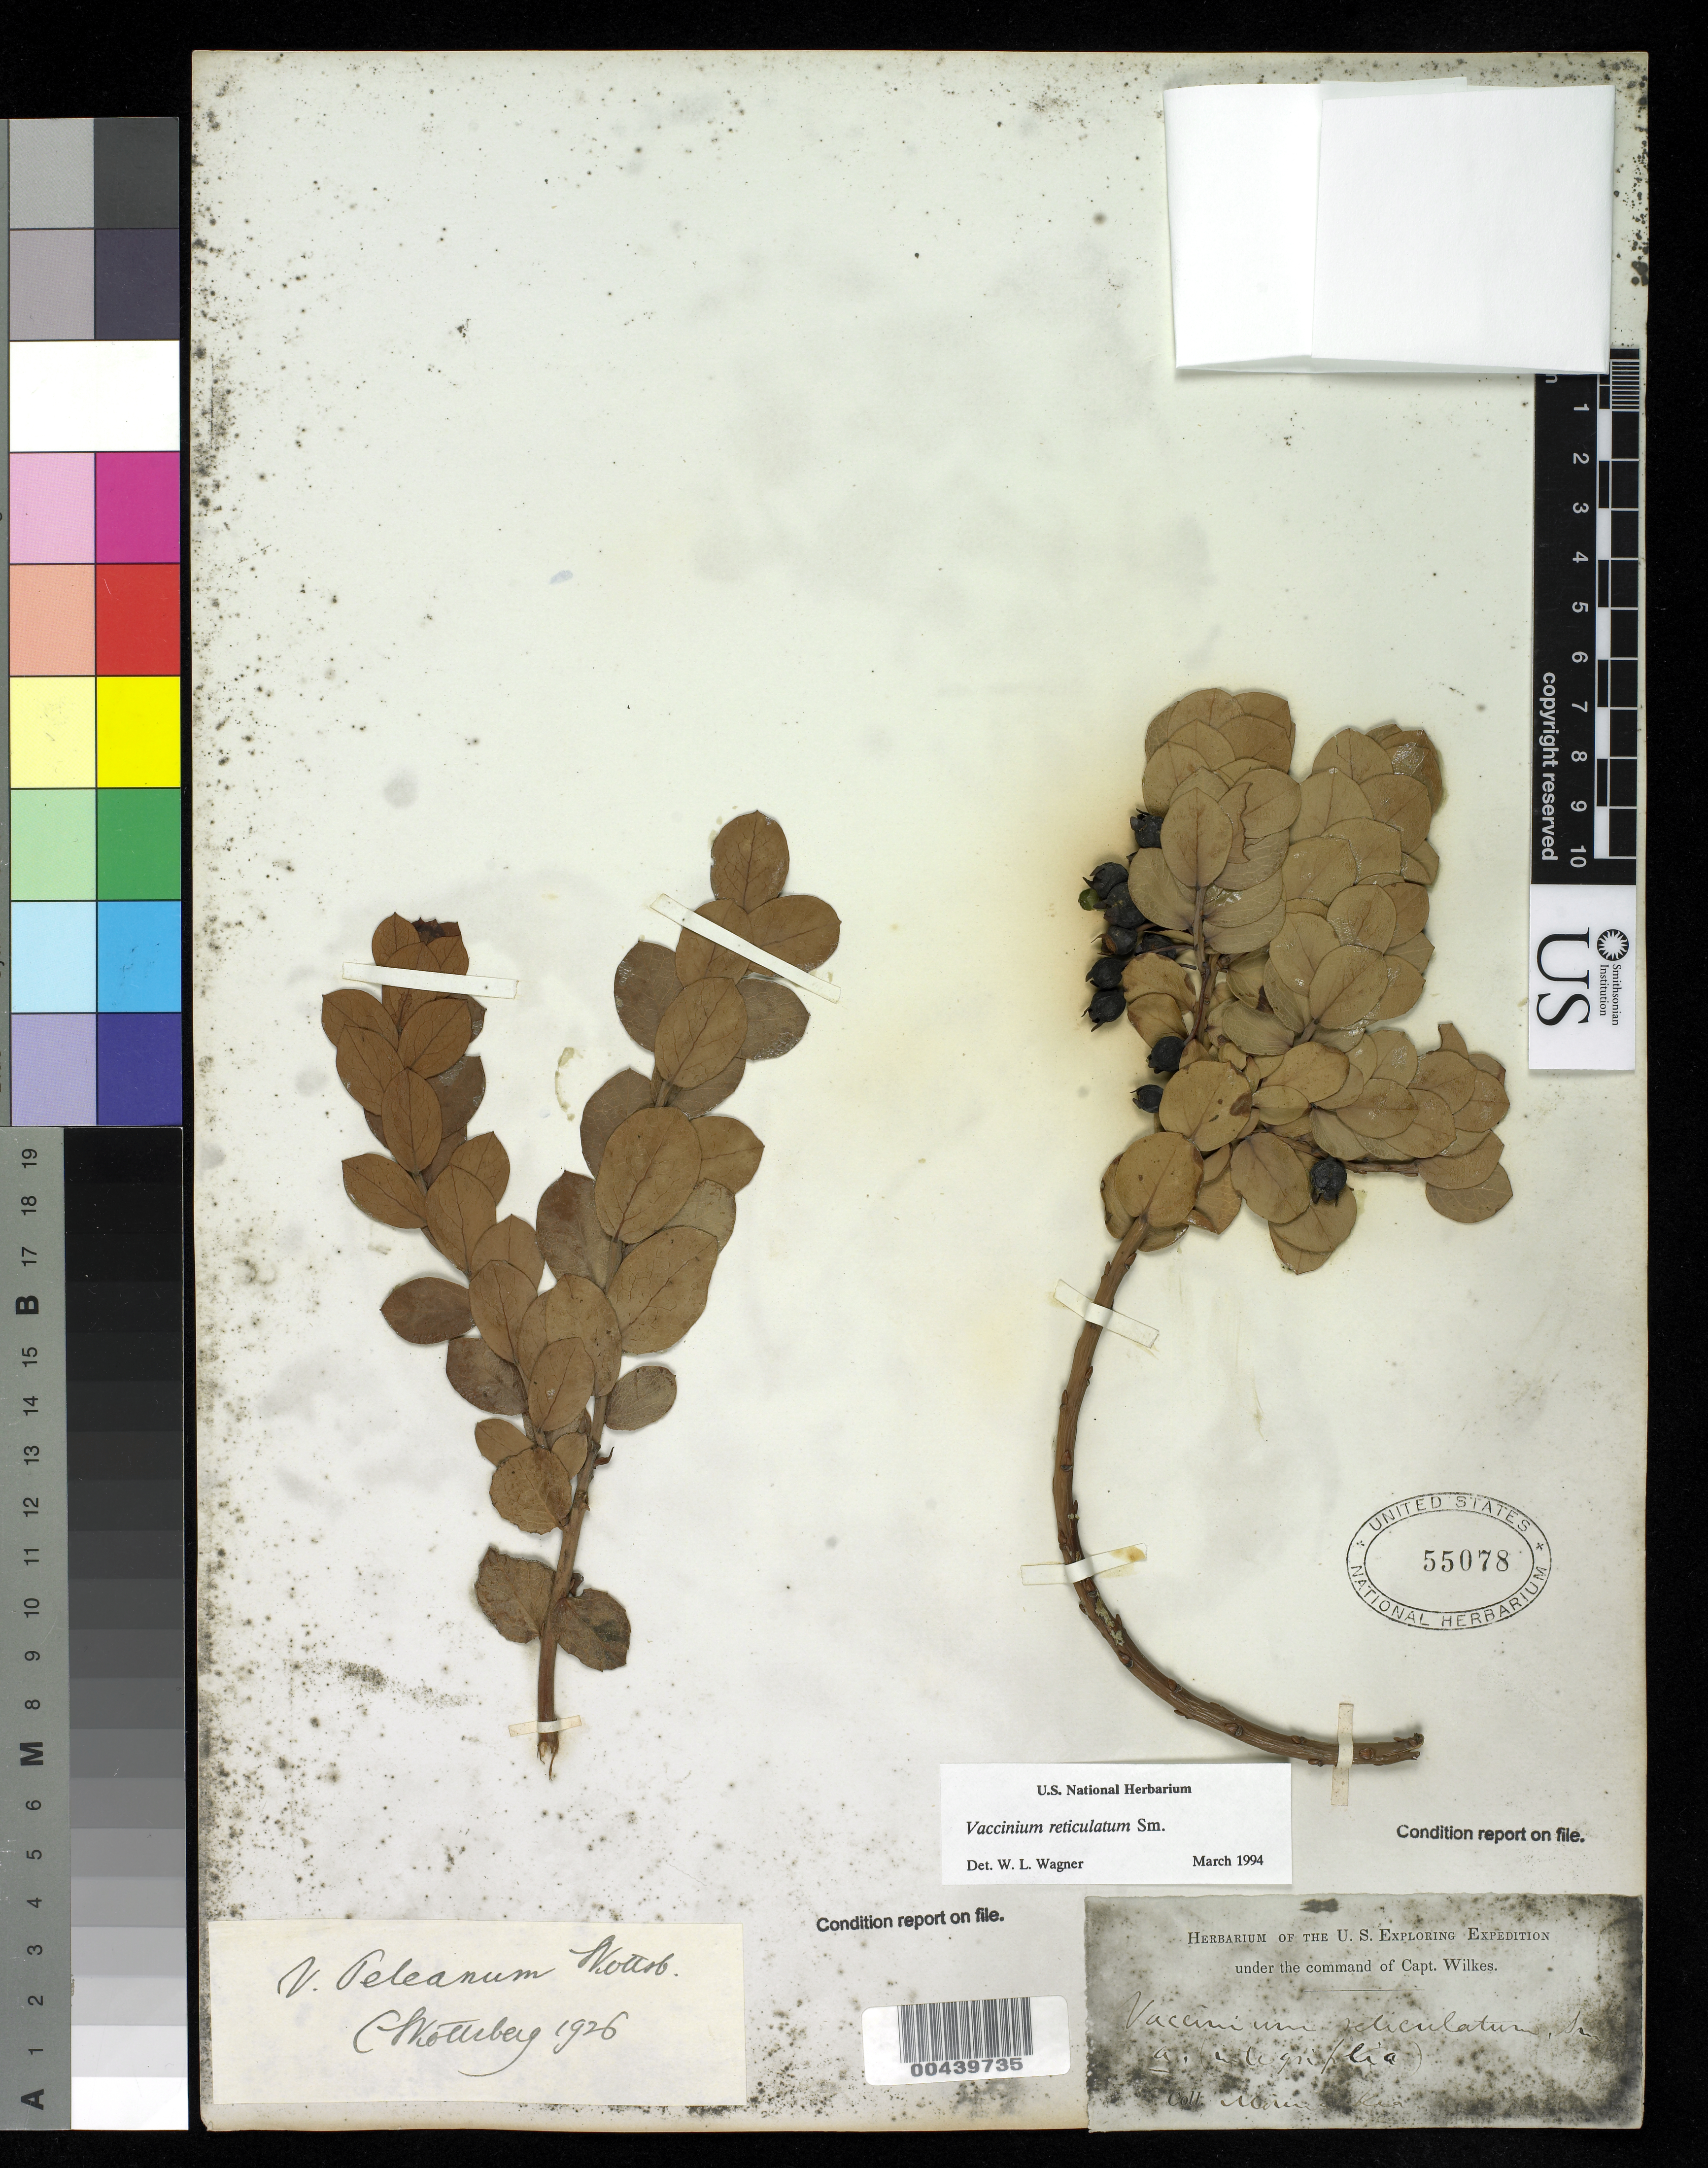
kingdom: Plantae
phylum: Tracheophyta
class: Magnoliopsida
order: Ericales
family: Ericaceae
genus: Vaccinium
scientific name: Vaccinium reticulatum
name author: Sm.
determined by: Wagner, W. L., (BOT), Smithsonian Institution - National Museum of Natural History (UNITED STATES)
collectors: Wilkes Explor. Exped.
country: United States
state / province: Hawaii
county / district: Hawaii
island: Hawaii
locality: Mauna Kea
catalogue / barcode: US 55078